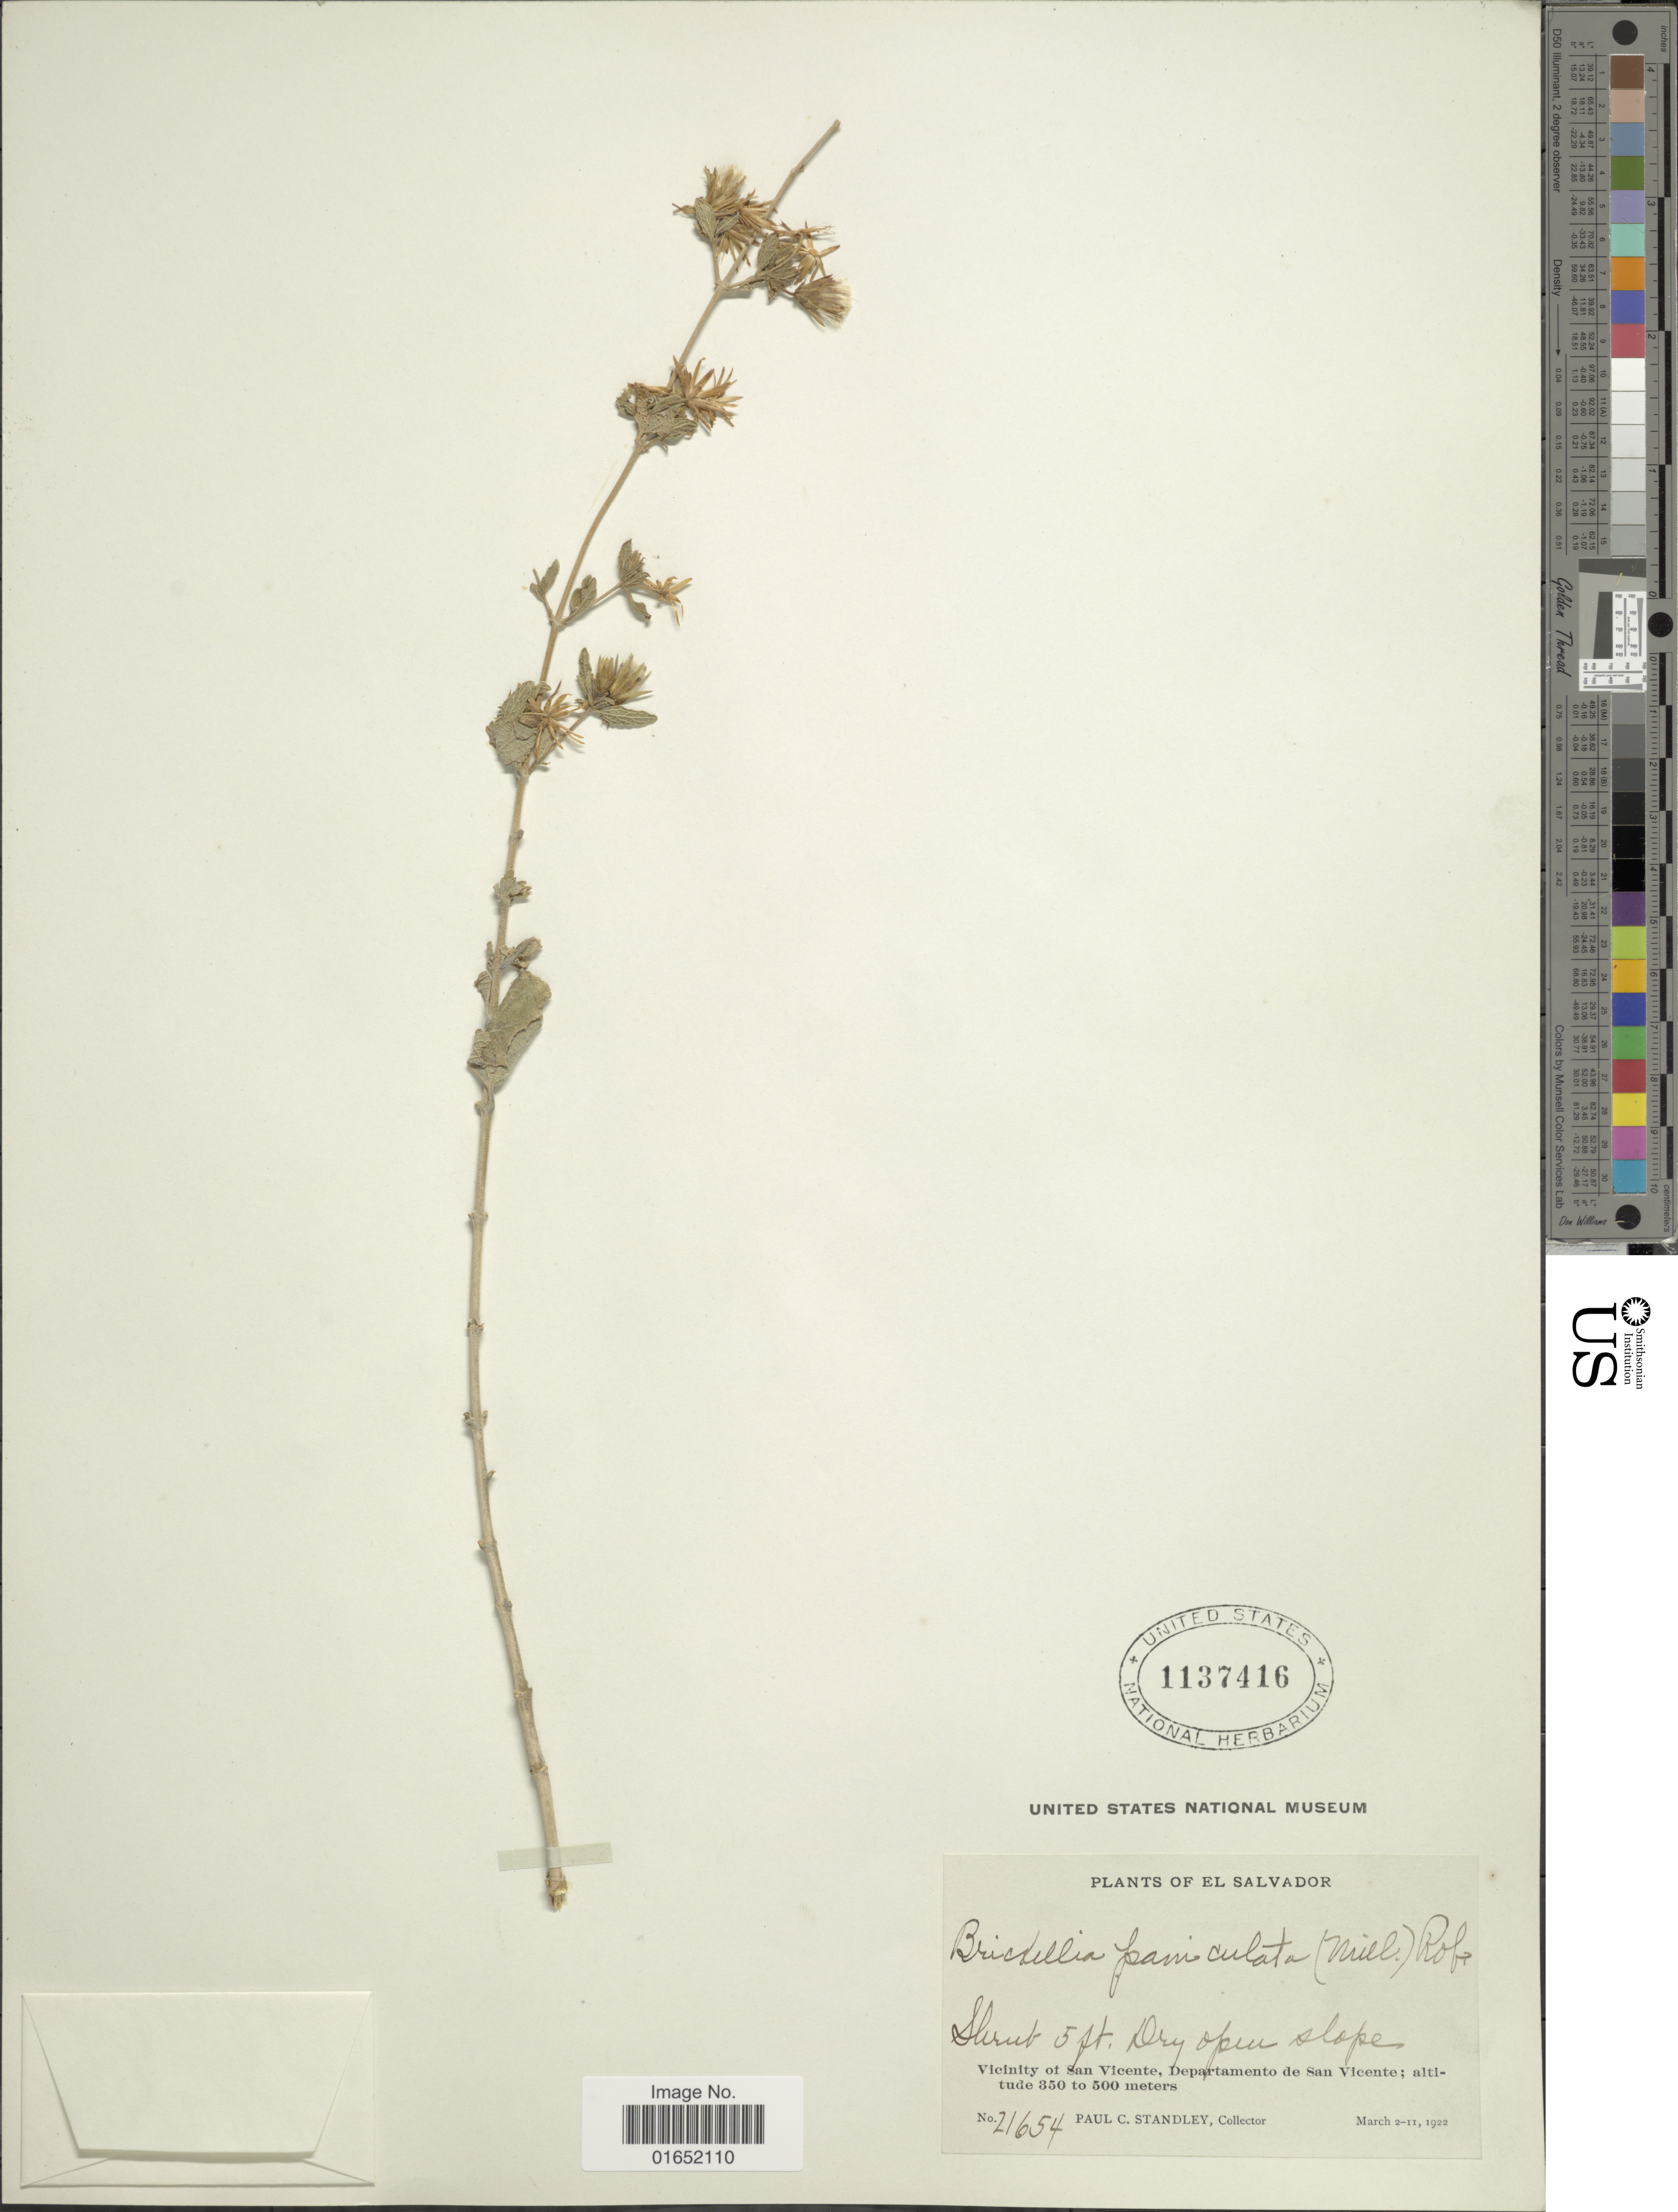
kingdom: Plantae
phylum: Tracheophyta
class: Magnoliopsida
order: Asterales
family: Asteraceae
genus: Brickellia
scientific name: Brickellia paniculata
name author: (Mill.) B.L. Rob.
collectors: P. C. Standley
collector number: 21654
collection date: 1922-03-02/1922-03-03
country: El Salvador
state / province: San Vincente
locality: Vicinity of San Vicente, Departamento de San Vicente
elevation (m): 350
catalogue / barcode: US 1137416